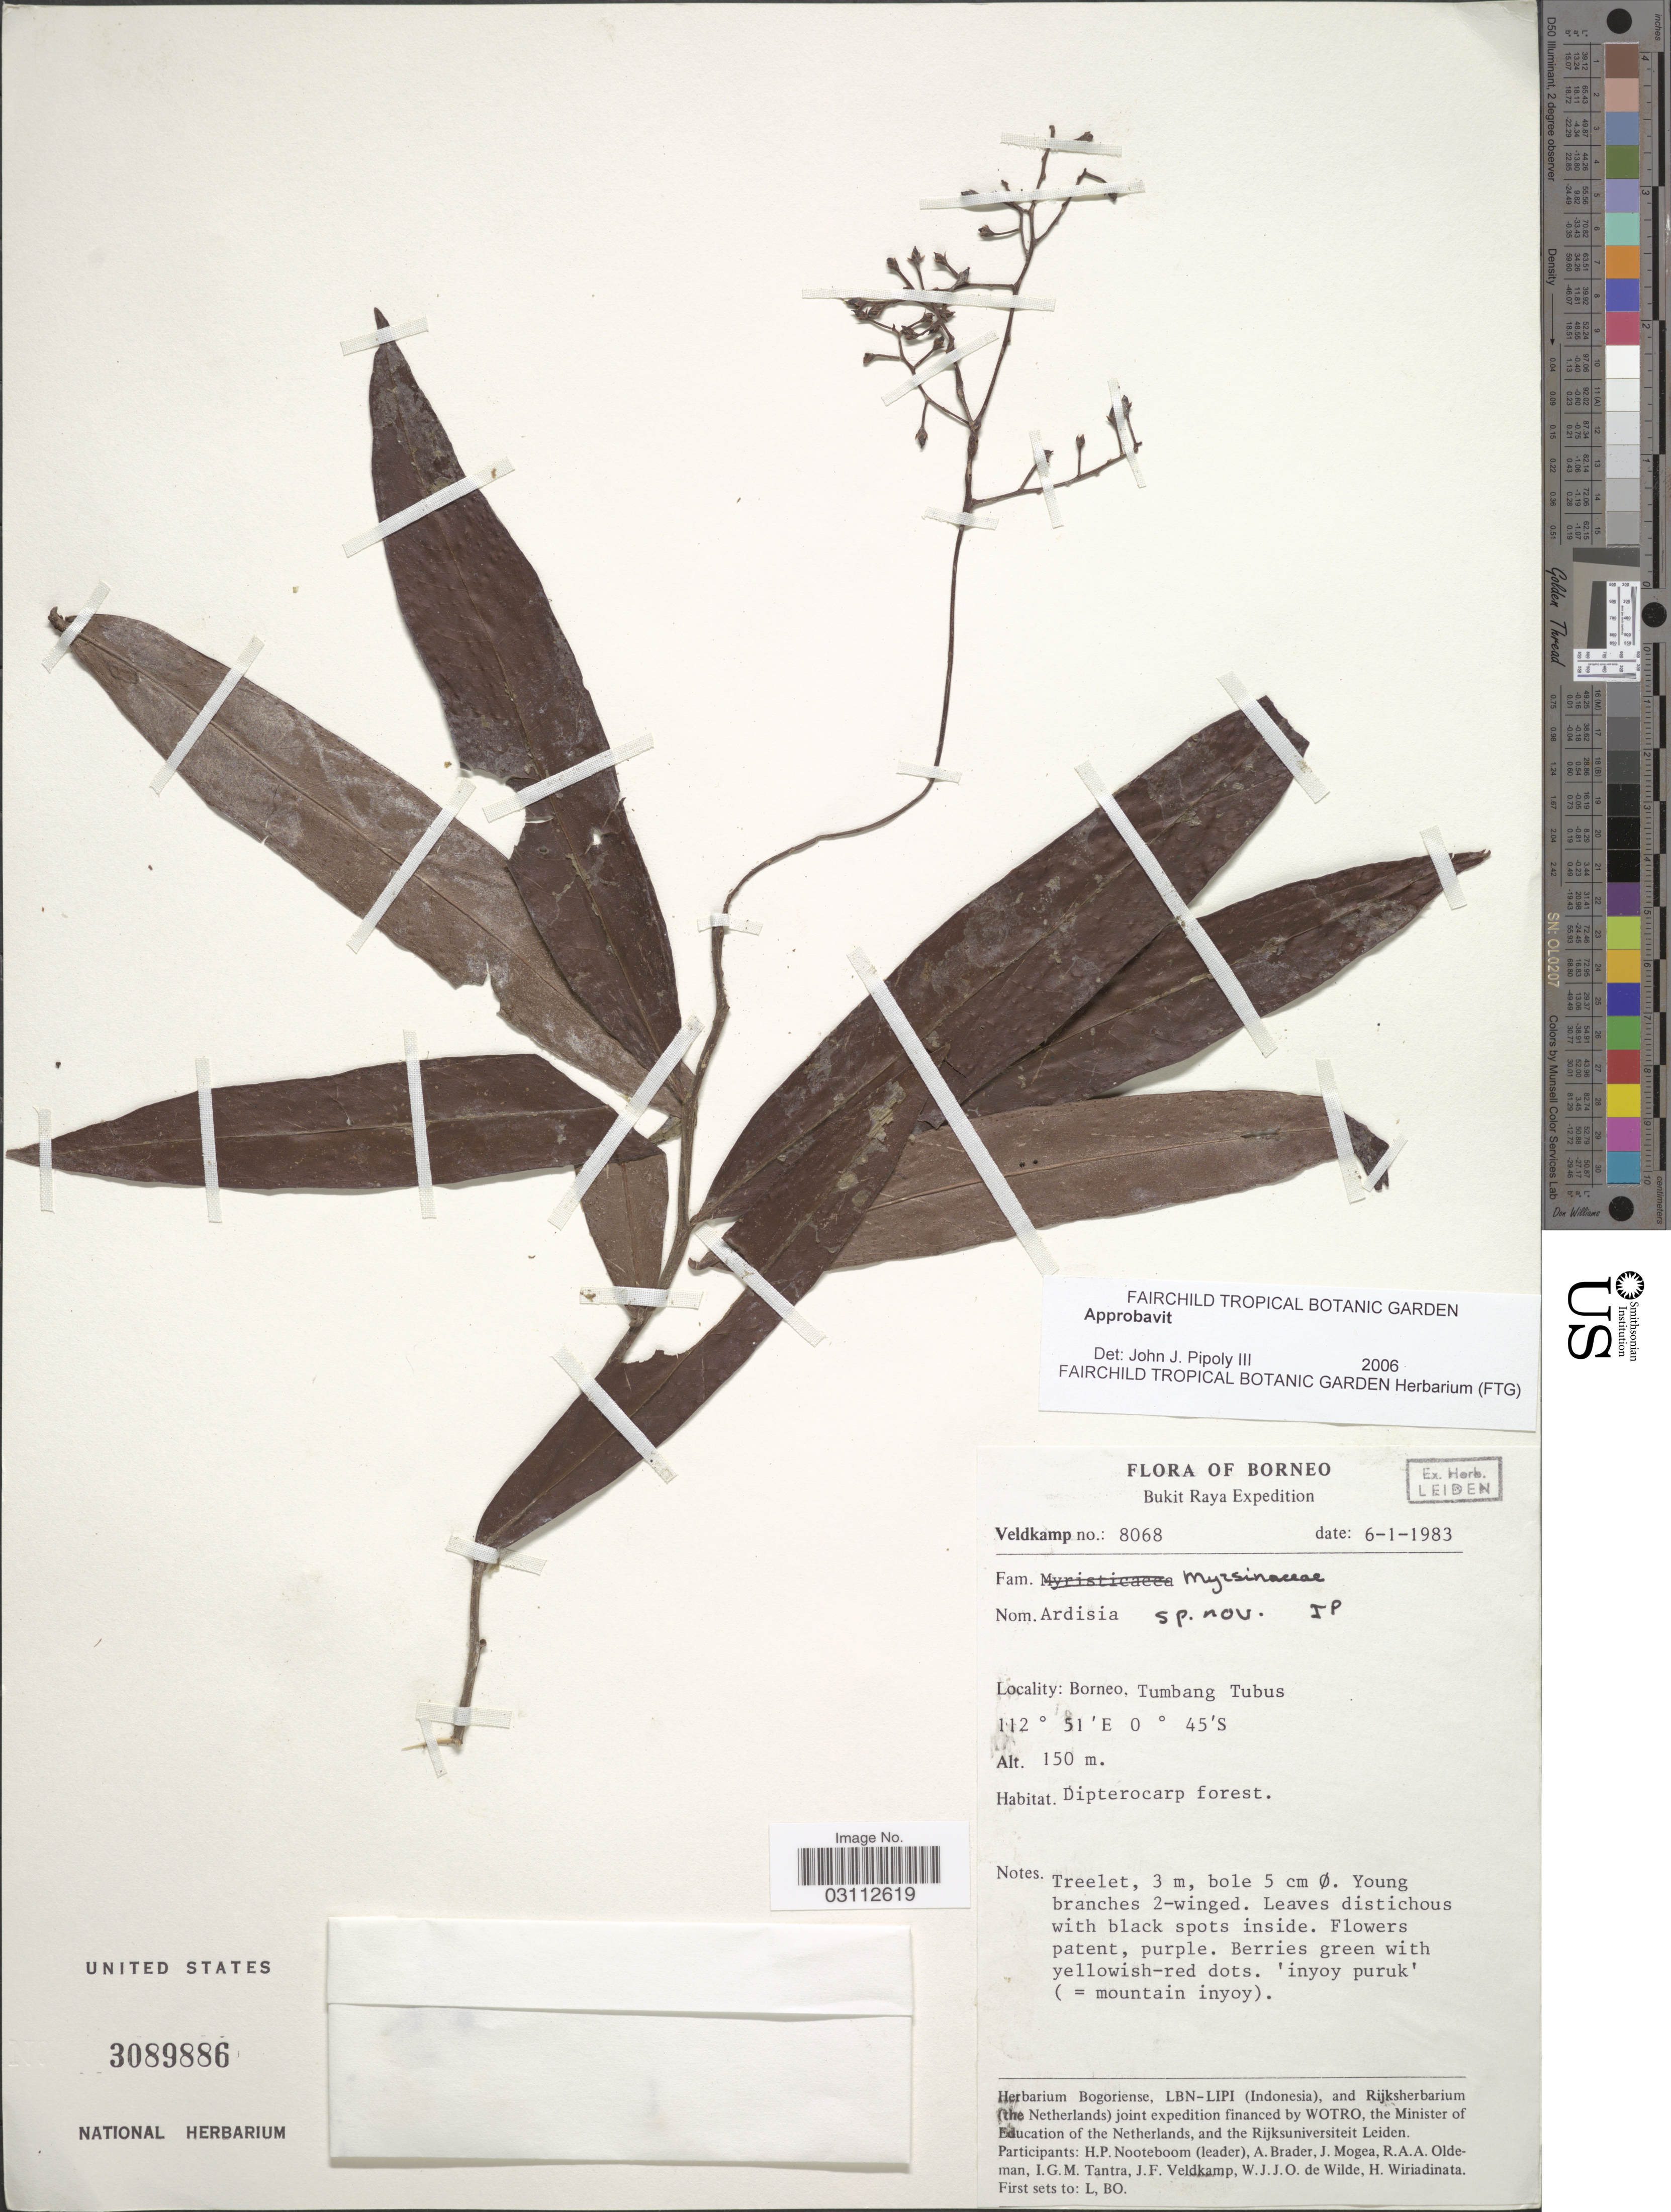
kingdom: Plantae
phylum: Tracheophyta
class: Magnoliopsida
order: Ericales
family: Primulaceae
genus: Ardisia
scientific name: Ardisia sp.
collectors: J. F. Veldkamp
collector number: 8068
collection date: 1983-01-06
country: Indonesia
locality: Borneo, Bukit Raya, Tumbang Tubus.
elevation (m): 150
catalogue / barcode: US 3089886